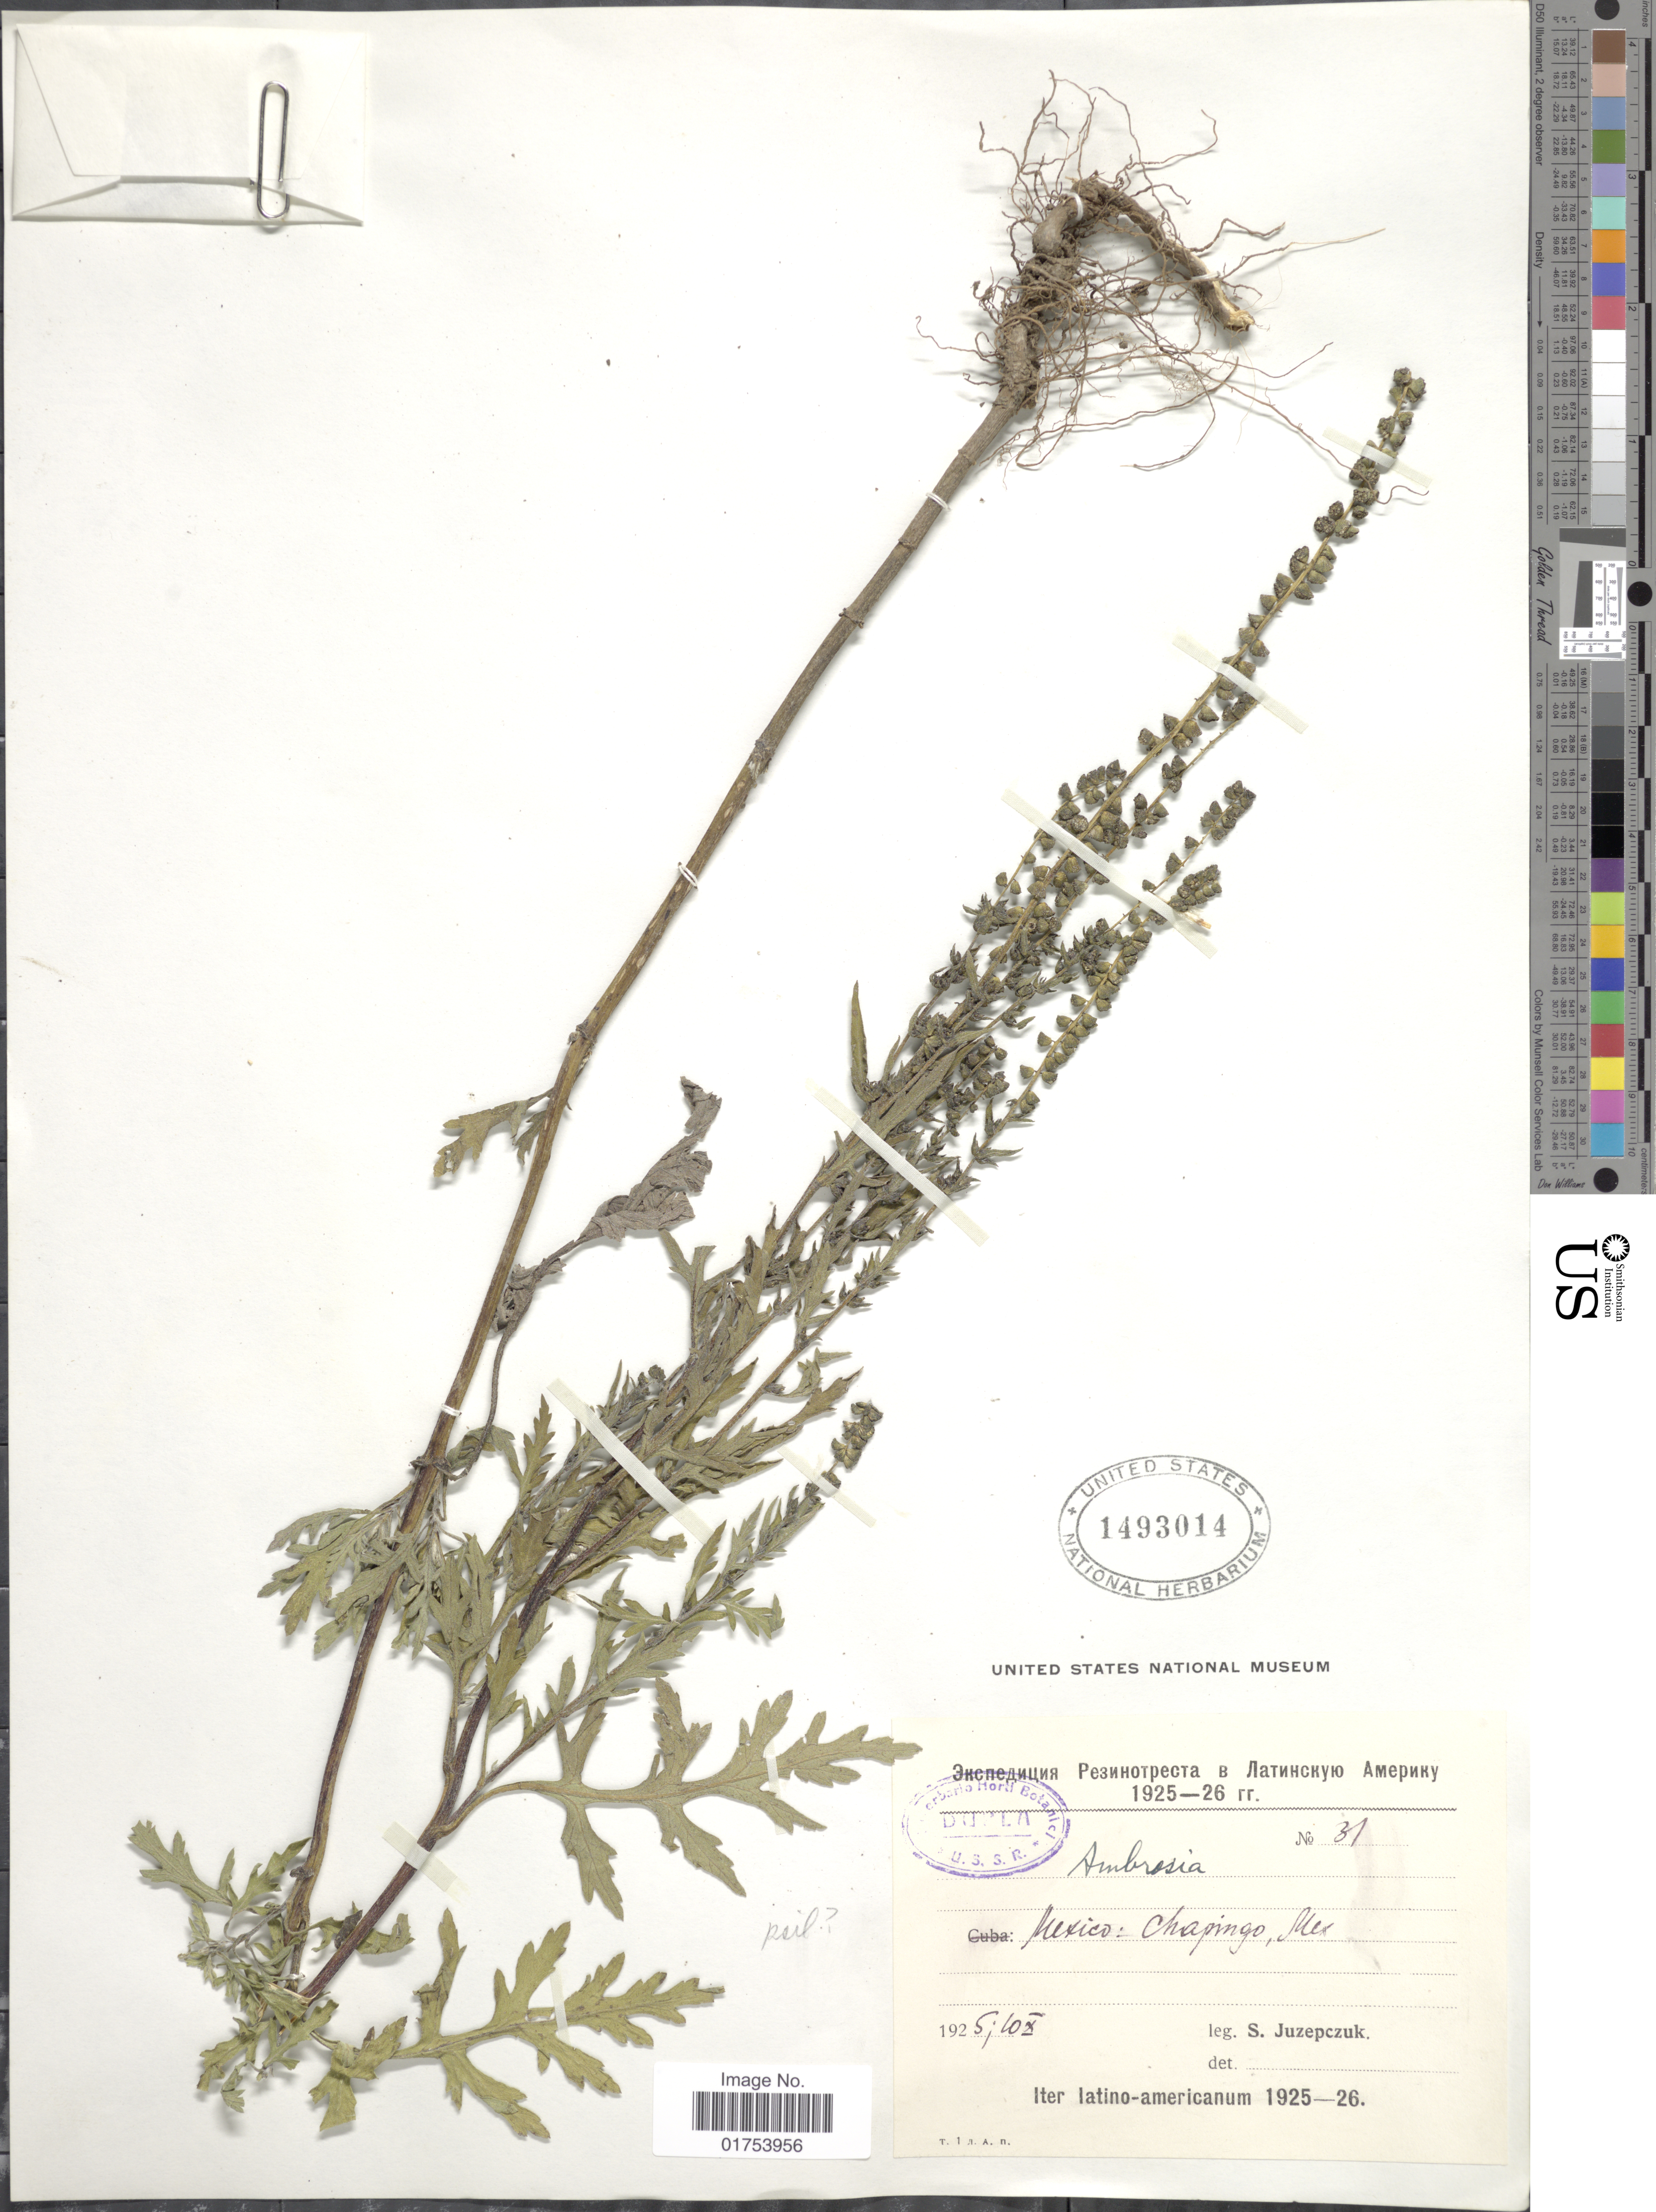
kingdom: Plantae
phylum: Tracheophyta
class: Magnoliopsida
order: Asterales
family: Asteraceae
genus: Ambrosia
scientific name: Ambrosia sp.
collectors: S. V. Juzepczuk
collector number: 31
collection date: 1925-10-10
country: Mexico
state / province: México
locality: Chapingo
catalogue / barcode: US 1493014